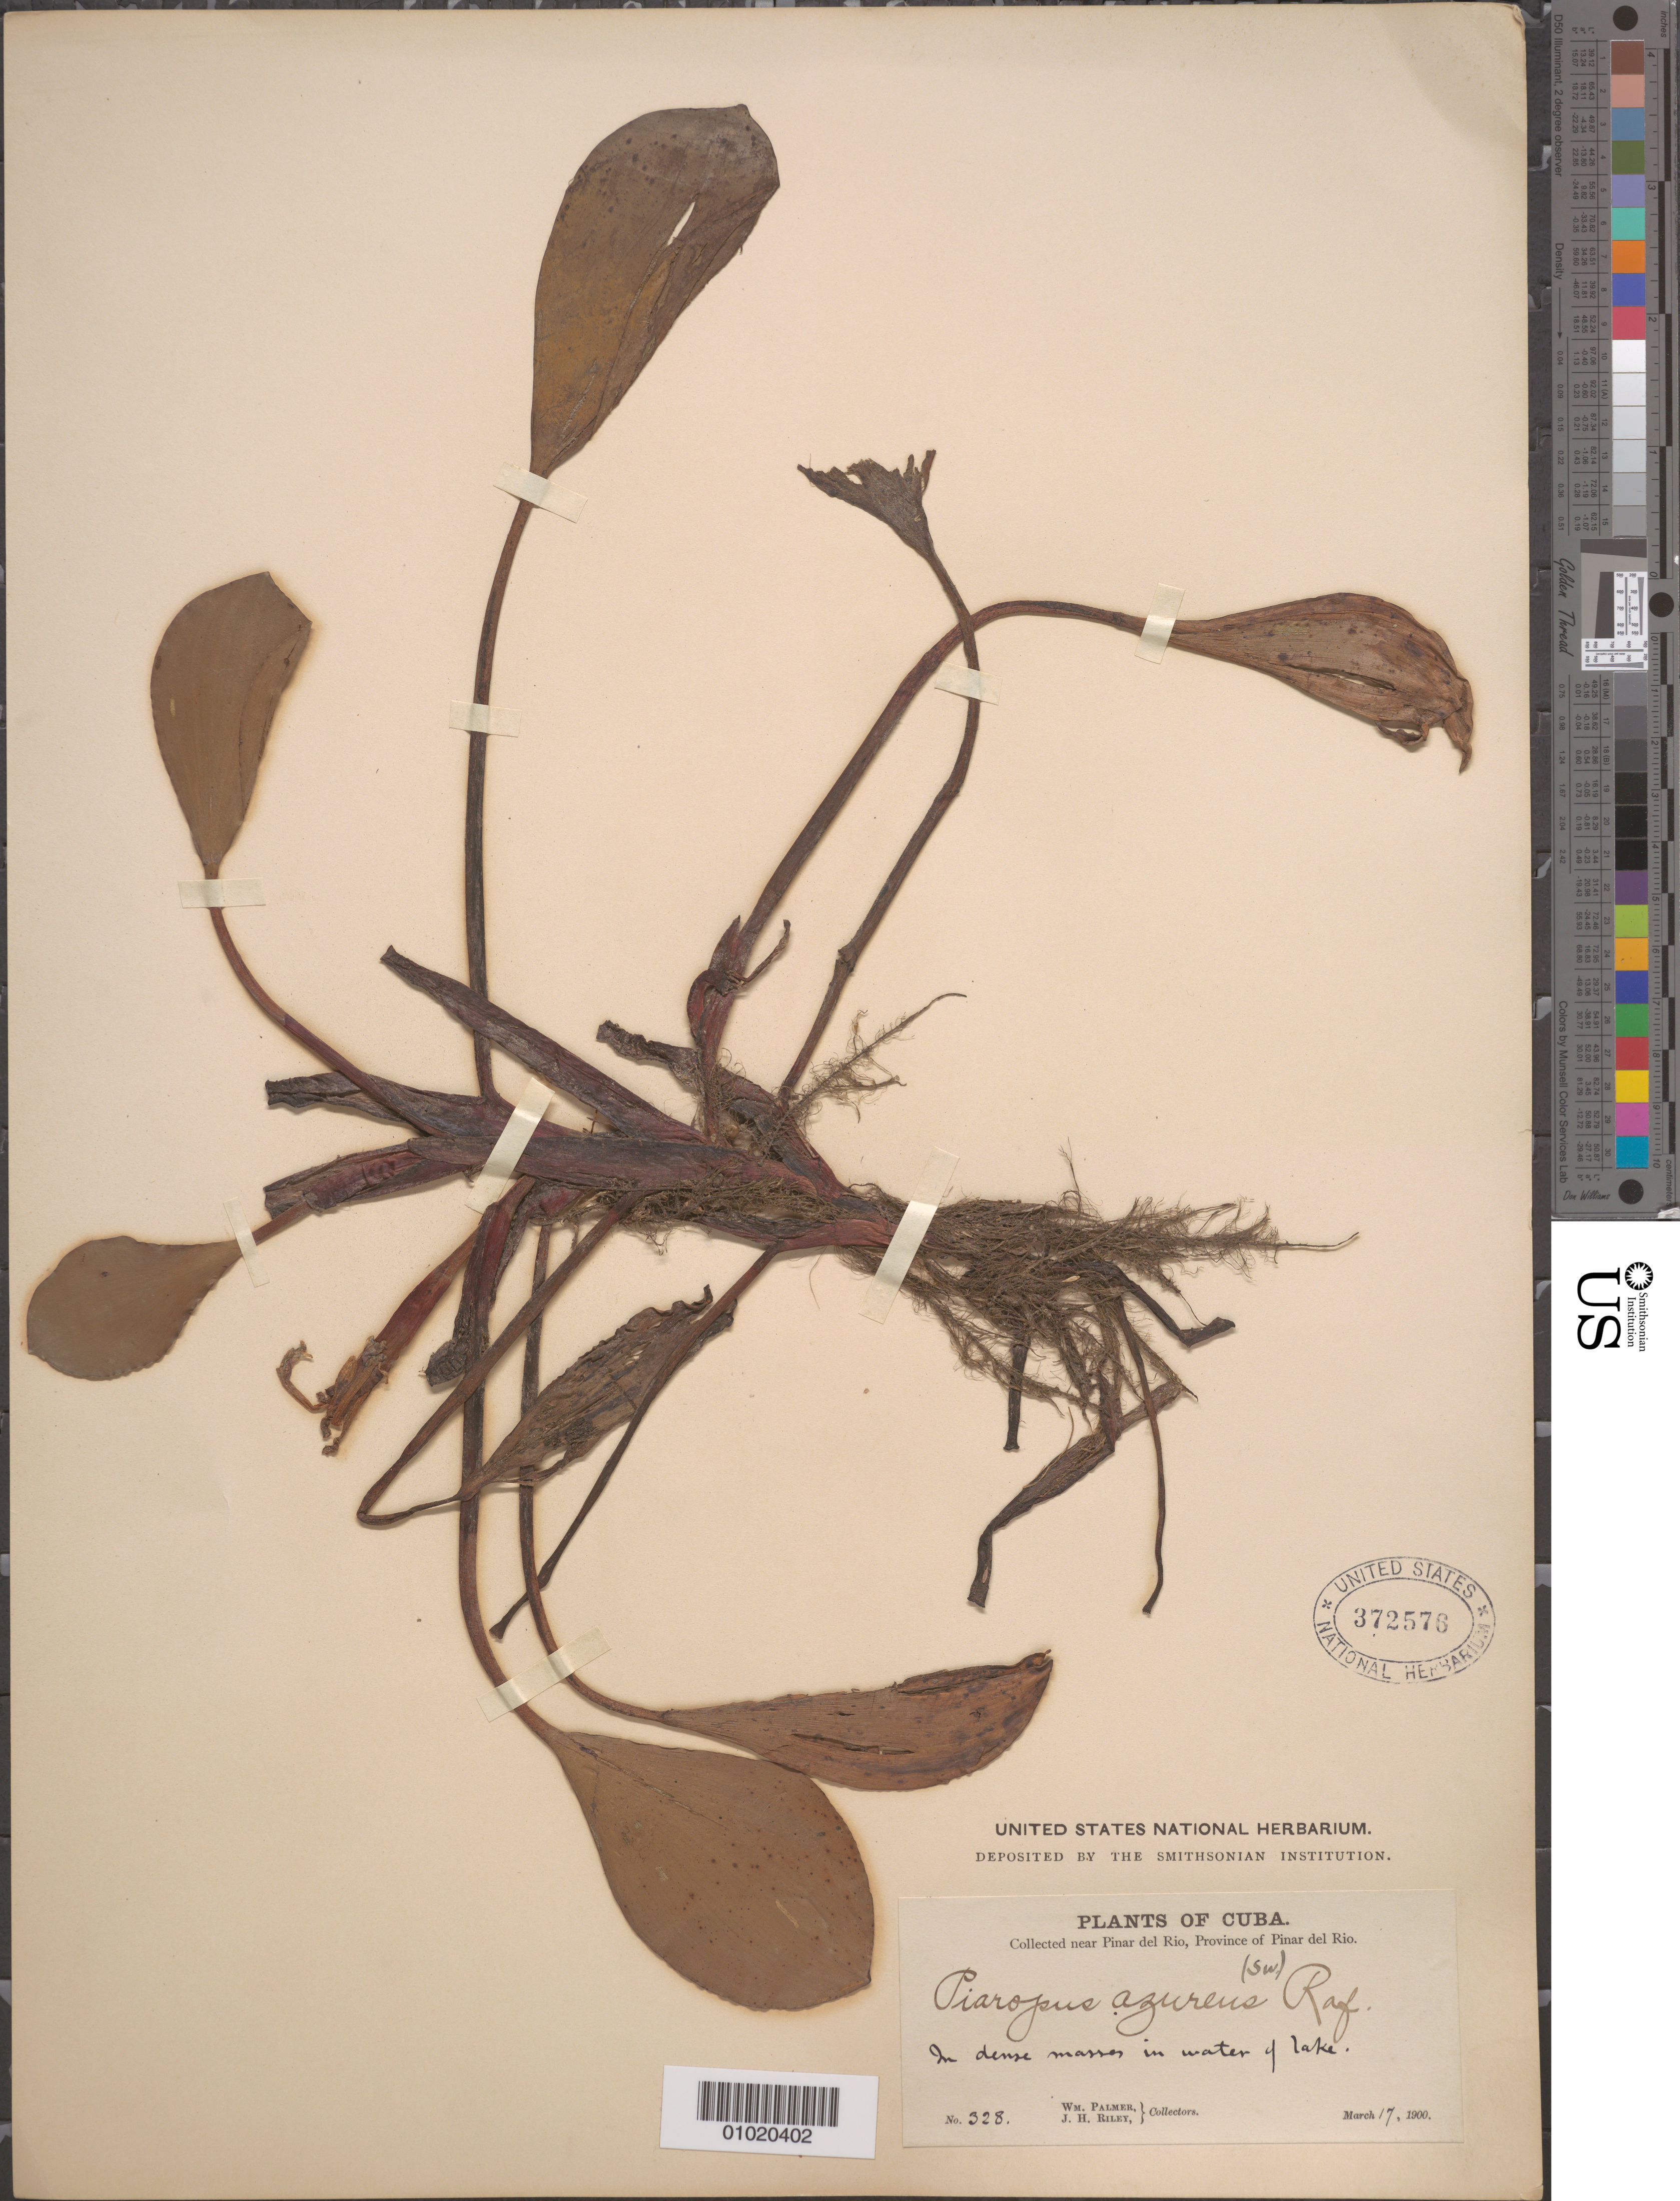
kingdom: Plantae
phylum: Tracheophyta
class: Liliopsida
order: Commelinales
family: Pontederiaceae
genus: Eichhornia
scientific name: Eichhornia azurea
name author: (Sw.) Kunth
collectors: W. Palmer & J. H. Riley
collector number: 528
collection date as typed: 17 Mar 1900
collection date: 1900-03-17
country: Cuba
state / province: Pinar del Rio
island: Cuba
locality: Collected near Pinar del Rio, province of Pinar del Rio In dense masses in water of lake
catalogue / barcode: US 372578